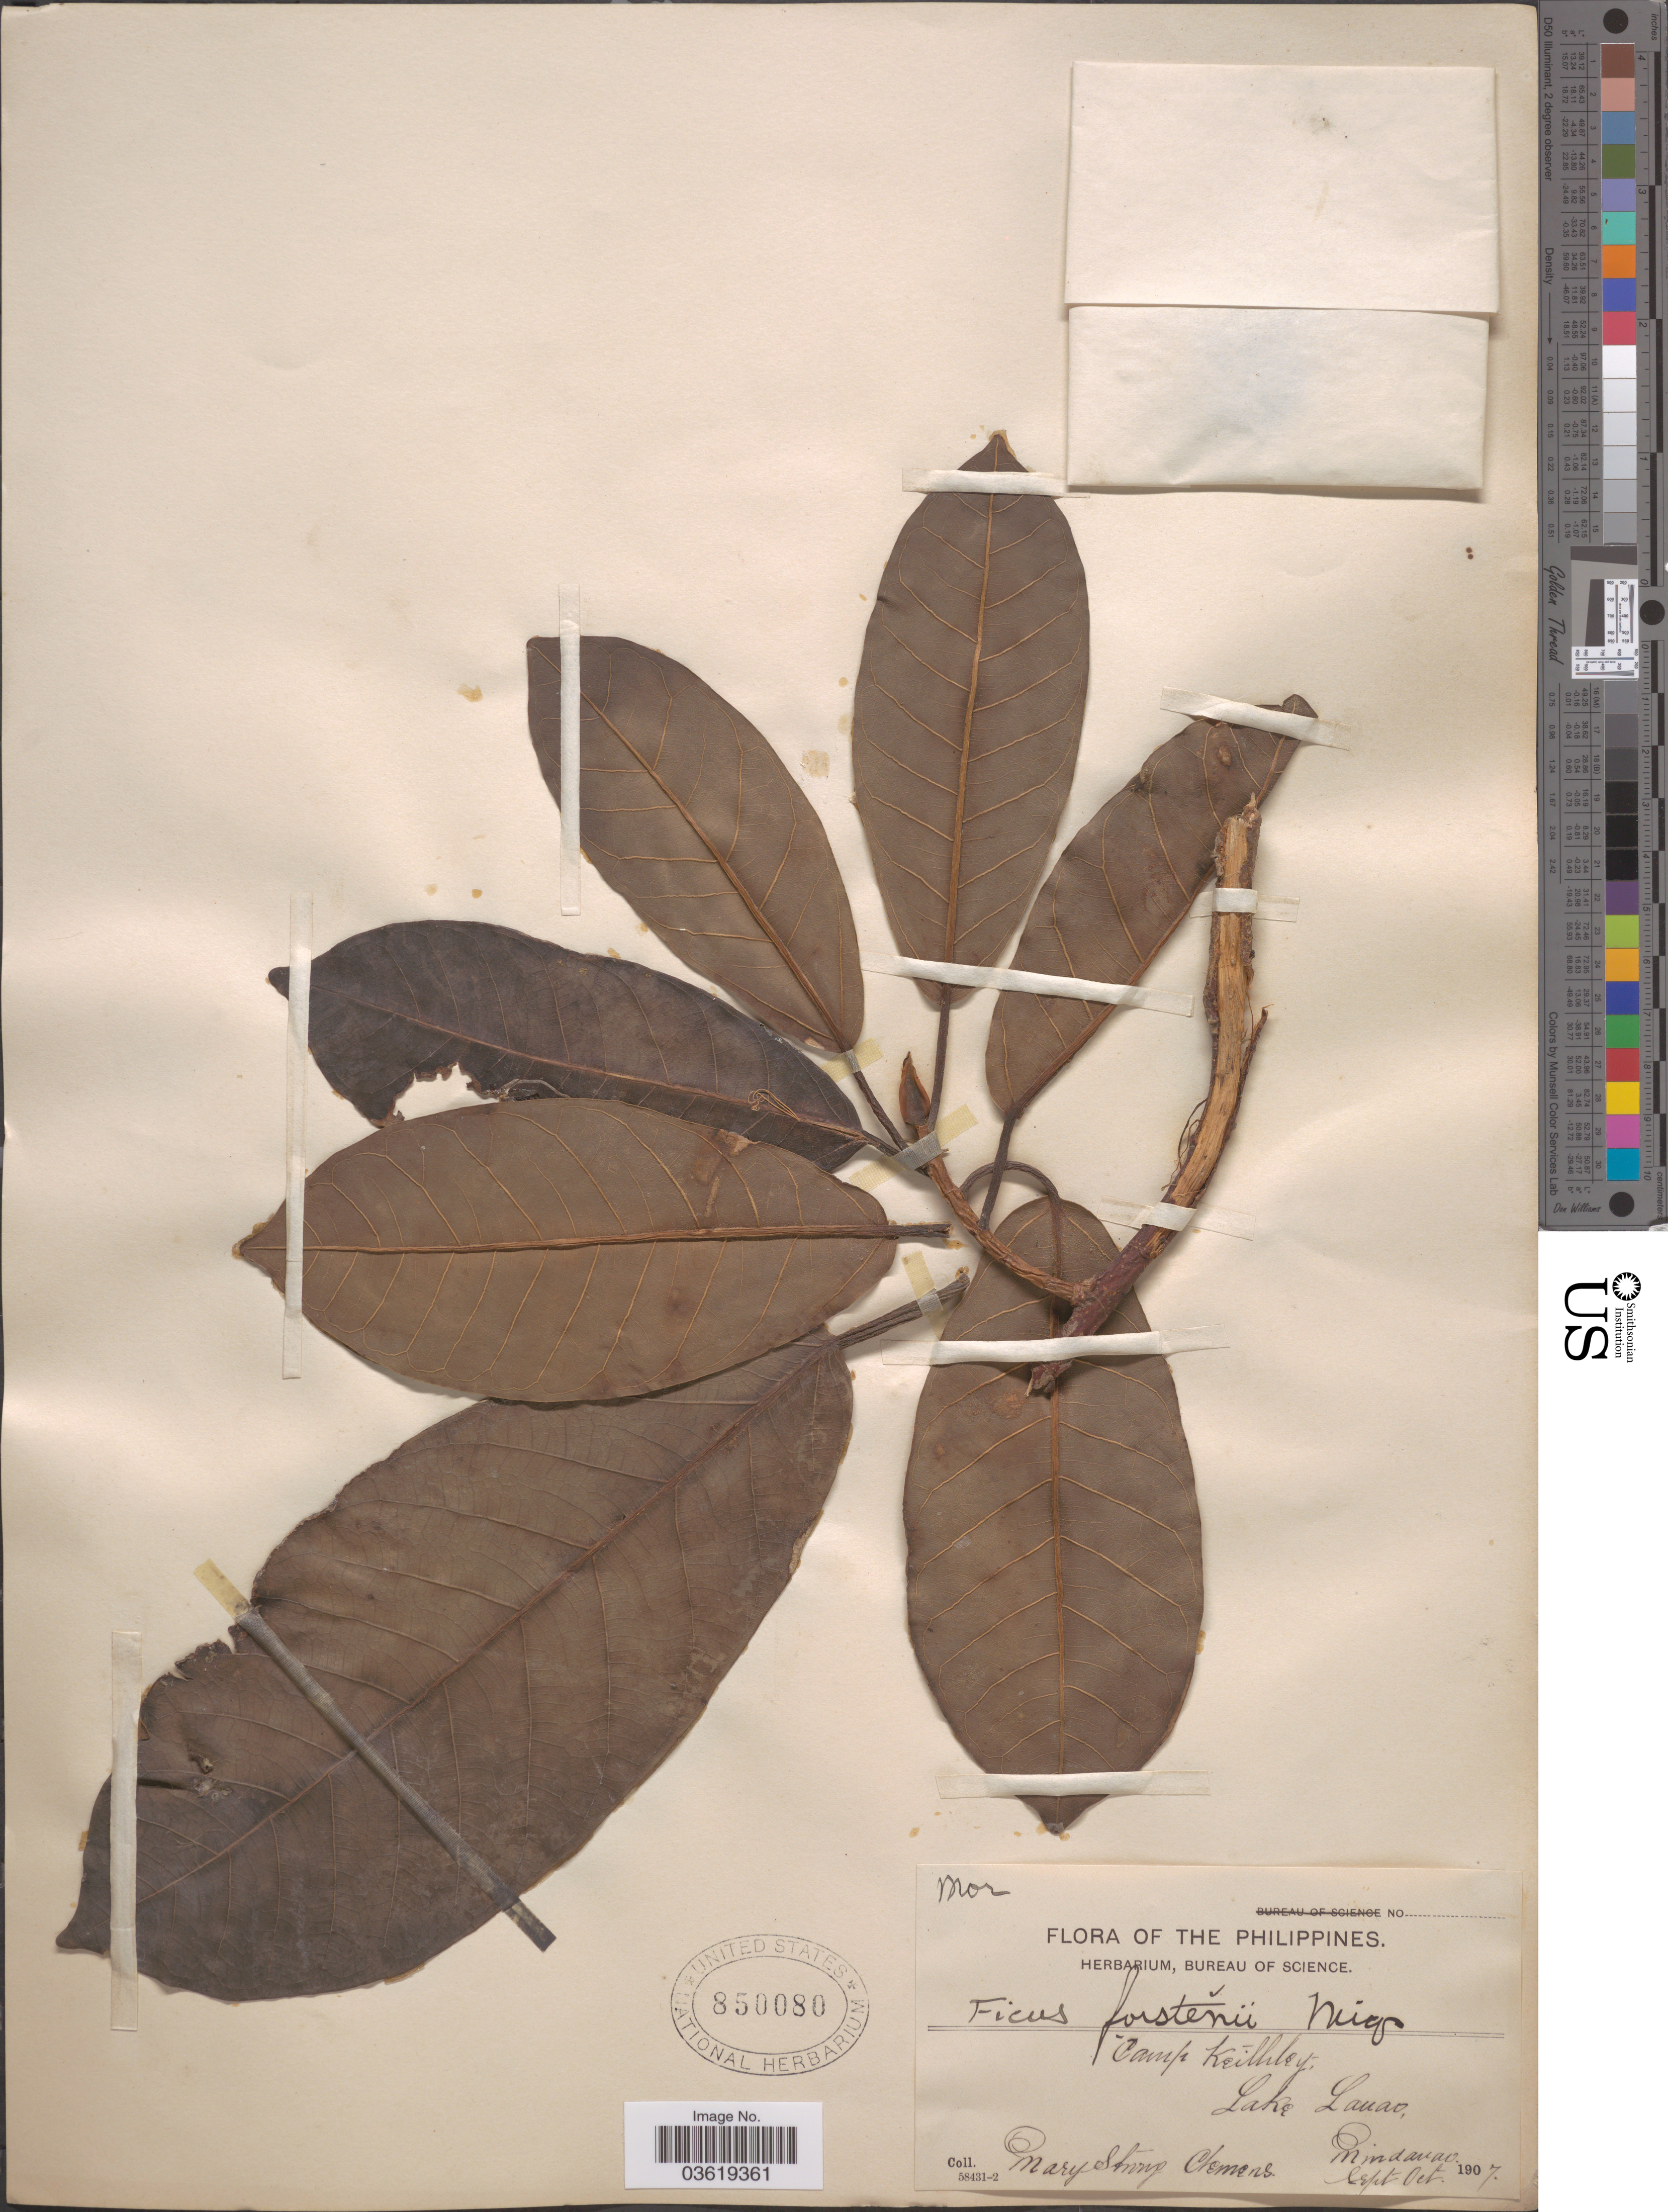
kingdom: Plantae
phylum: Tracheophyta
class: Magnoliopsida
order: Rosales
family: Moraceae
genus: Ficus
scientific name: Ficus payapa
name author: Blanco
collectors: M. S. Clemens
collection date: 1907-09/1907-10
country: Philippines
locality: Camp Keithley, Lake Lanao, Mindanao.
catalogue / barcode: US 850080